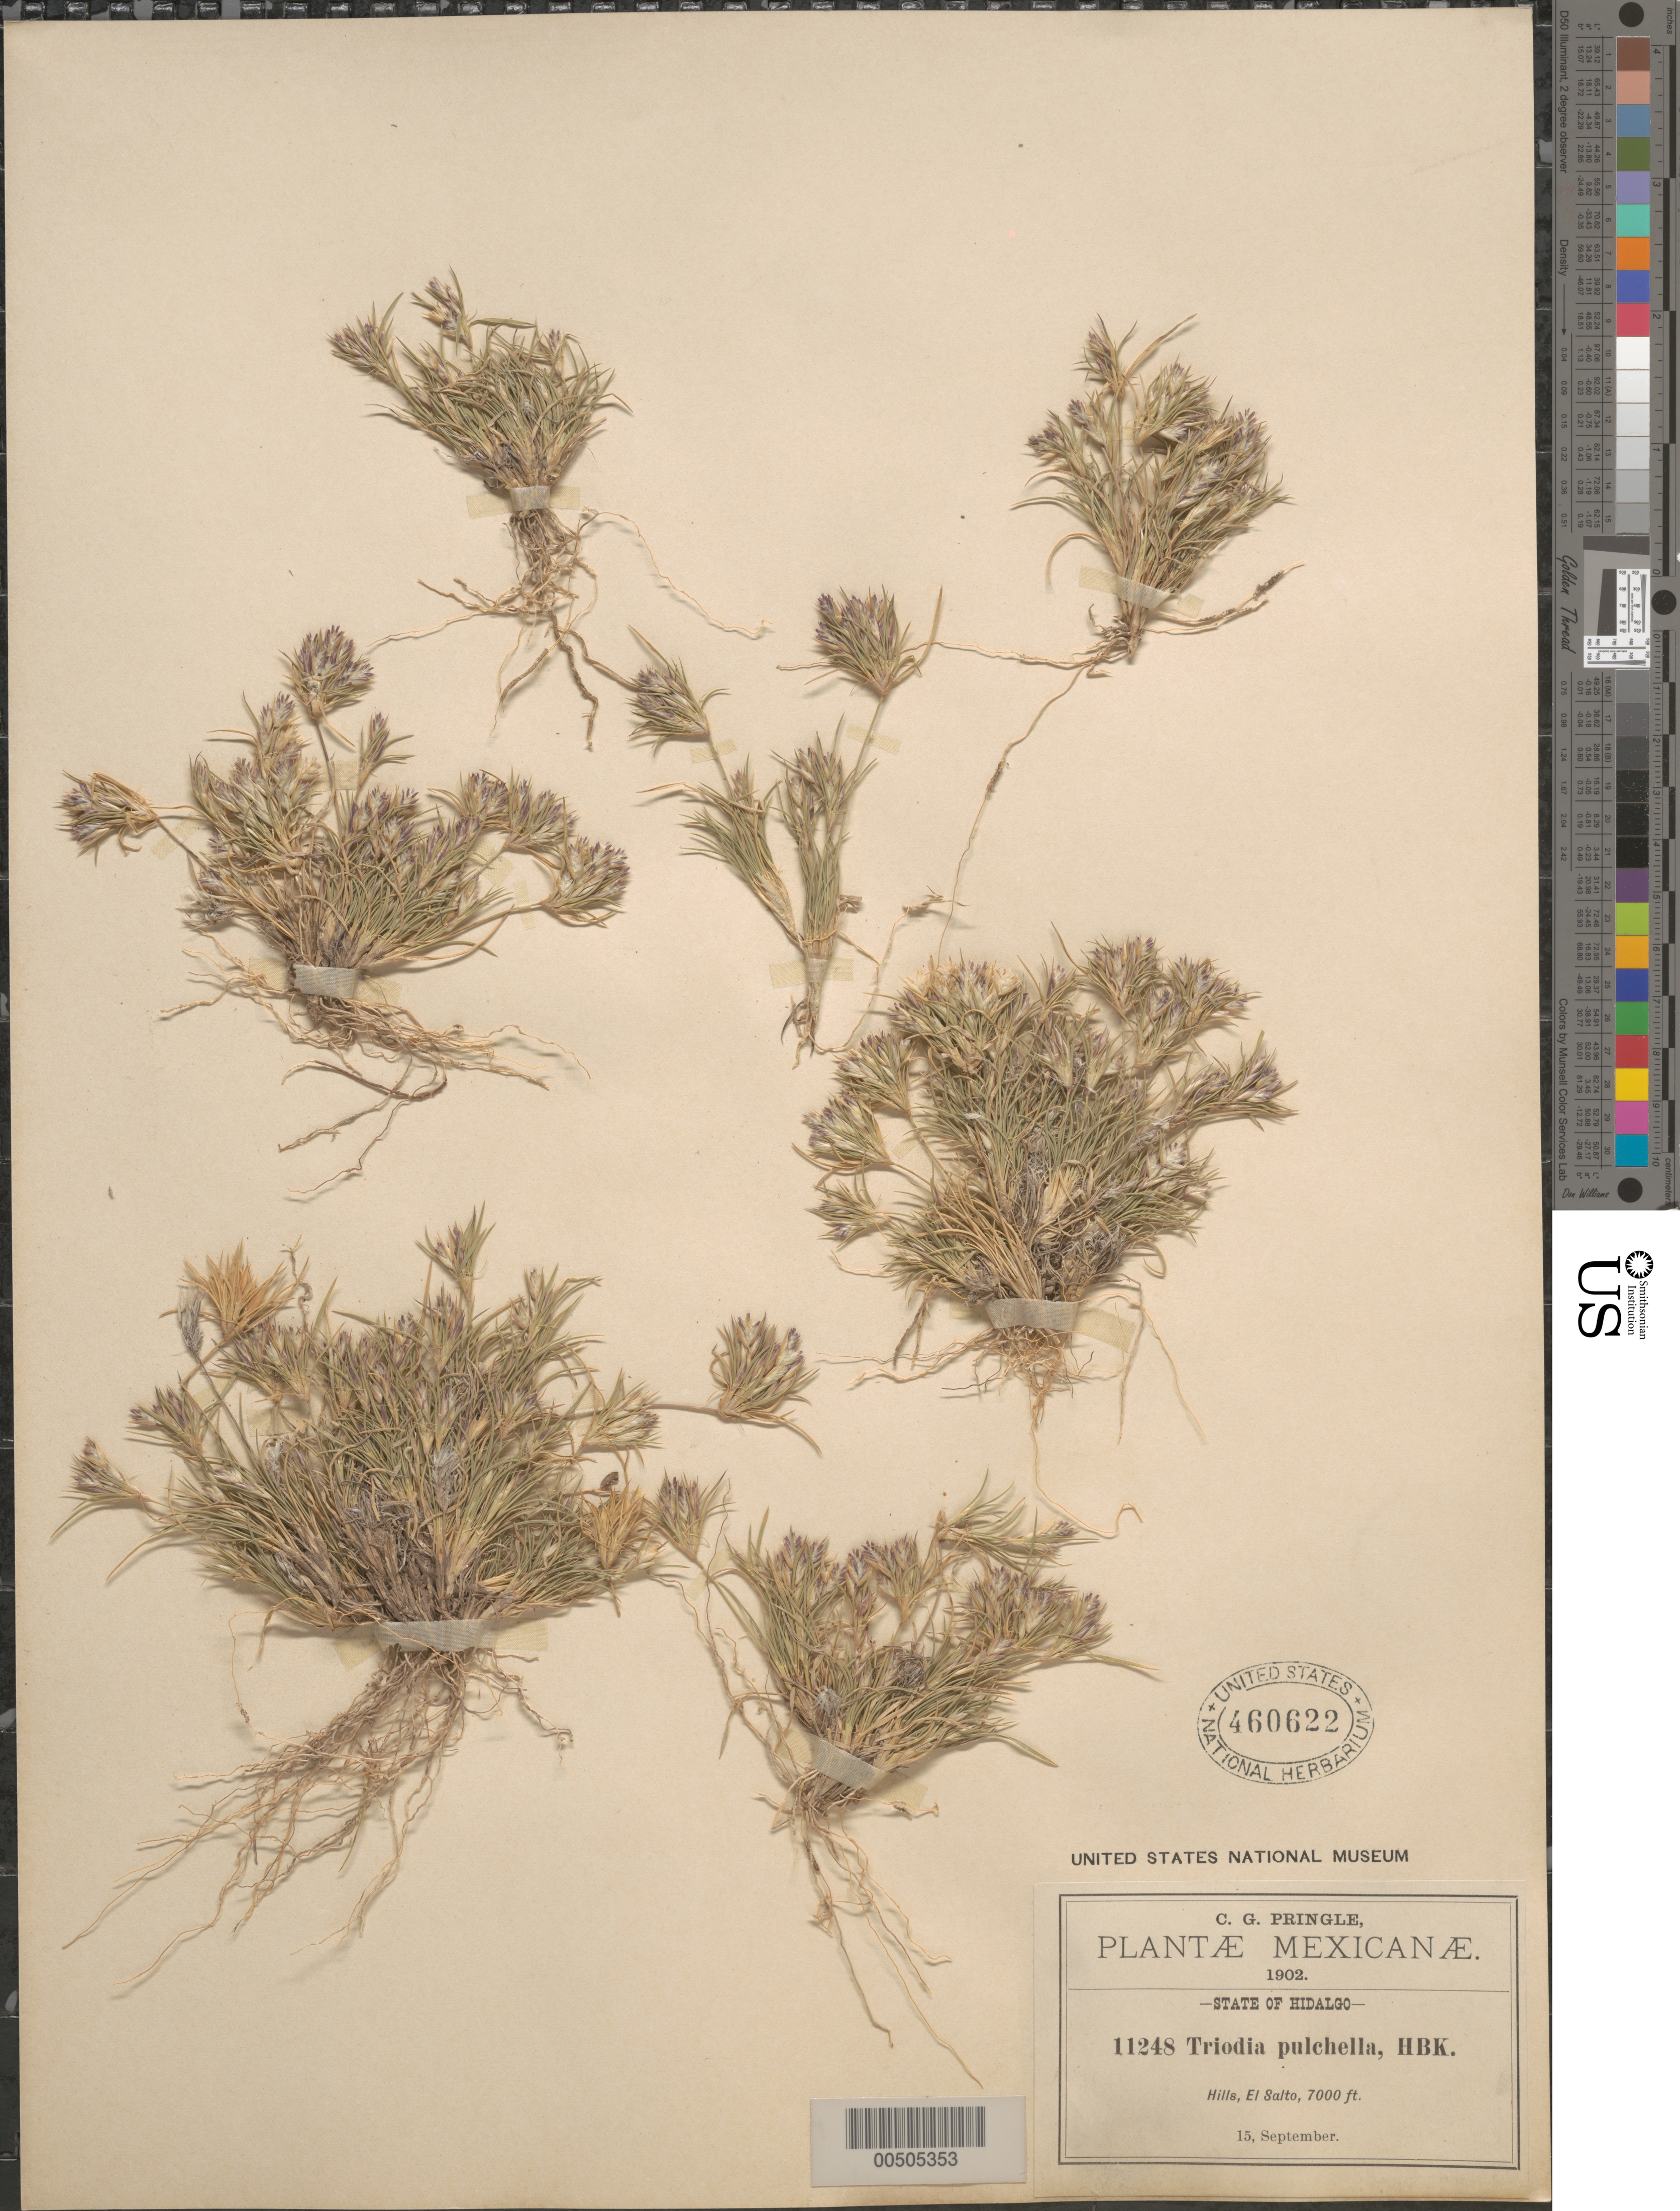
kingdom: Plantae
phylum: Tracheophyta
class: Liliopsida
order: Poales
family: Poaceae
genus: Erioneuron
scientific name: Erioneuron pulchellum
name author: (Kunth) Tateoka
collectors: C. G. Pringle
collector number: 11248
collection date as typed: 15 Sep 1902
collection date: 1902-09-15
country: Mexico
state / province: Hidalgo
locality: El Salto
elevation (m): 2134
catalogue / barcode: US 460622